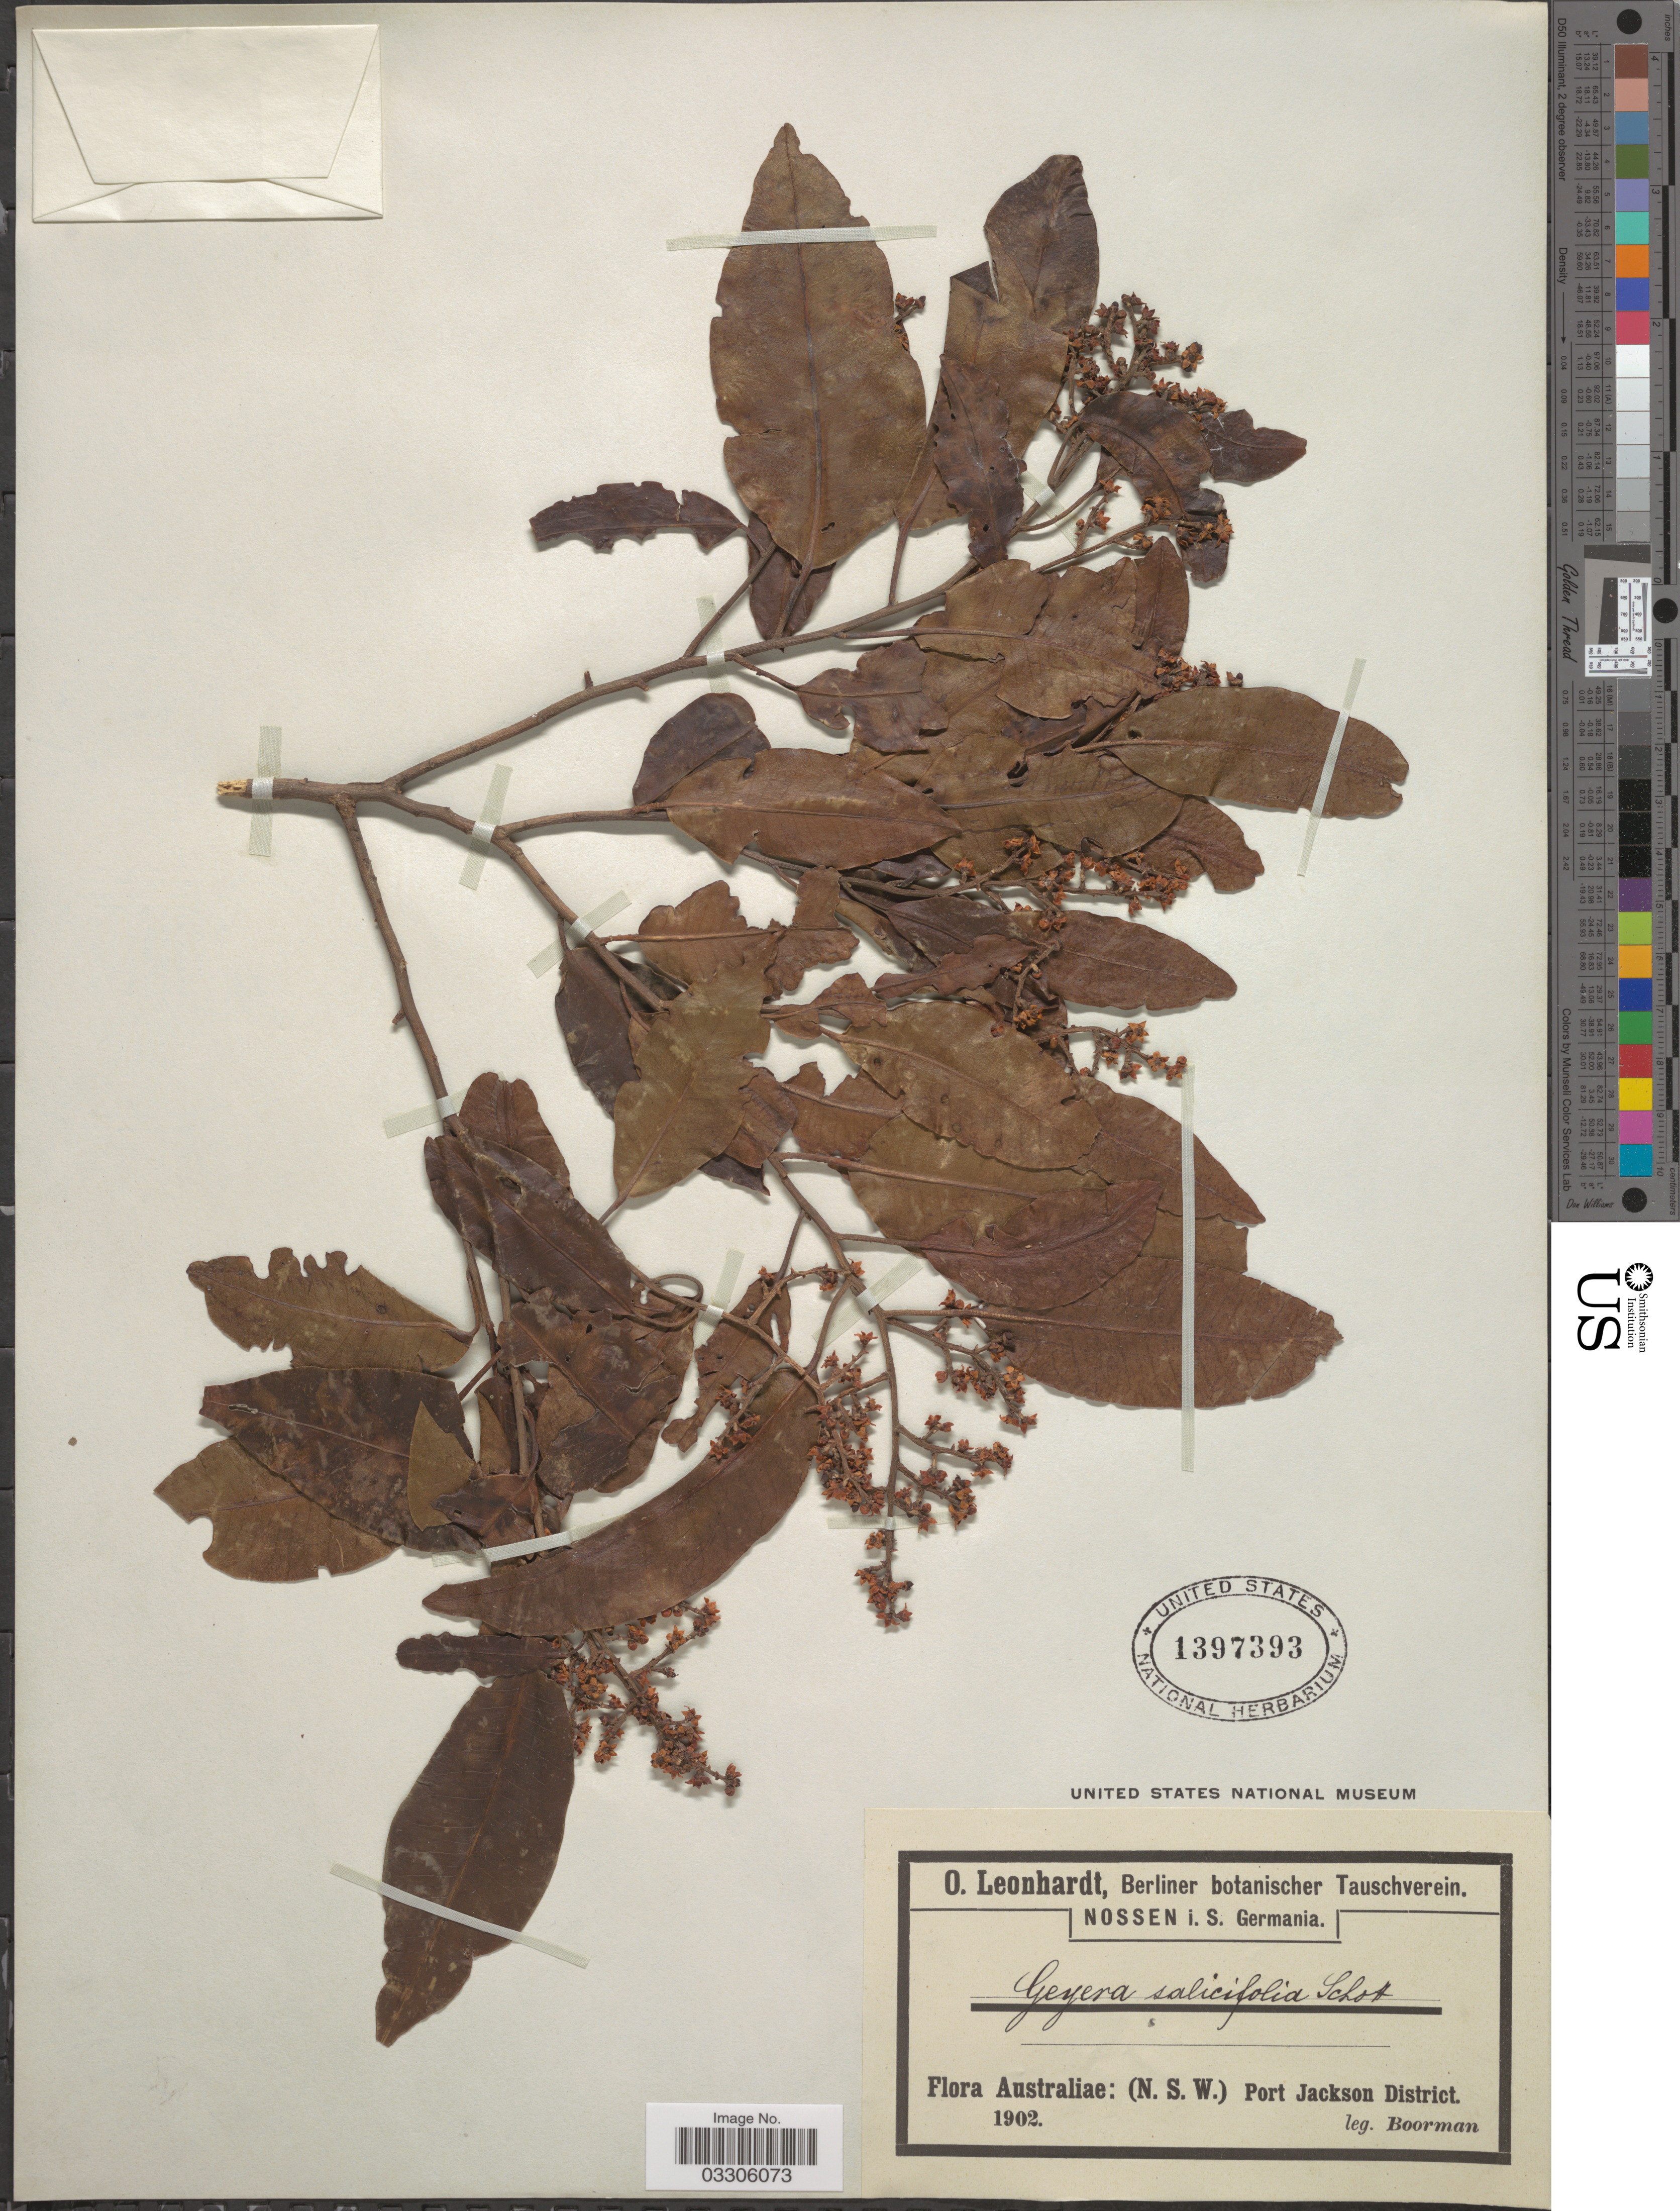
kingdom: Plantae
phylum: Tracheophyta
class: Magnoliopsida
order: Sapindales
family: Rutaceae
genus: Geijera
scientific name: Geijera salicifolia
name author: Schott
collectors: -. Boorman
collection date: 1902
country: Australia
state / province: New South Wales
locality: N. S. W. Port Jackson District.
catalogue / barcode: US 1397393